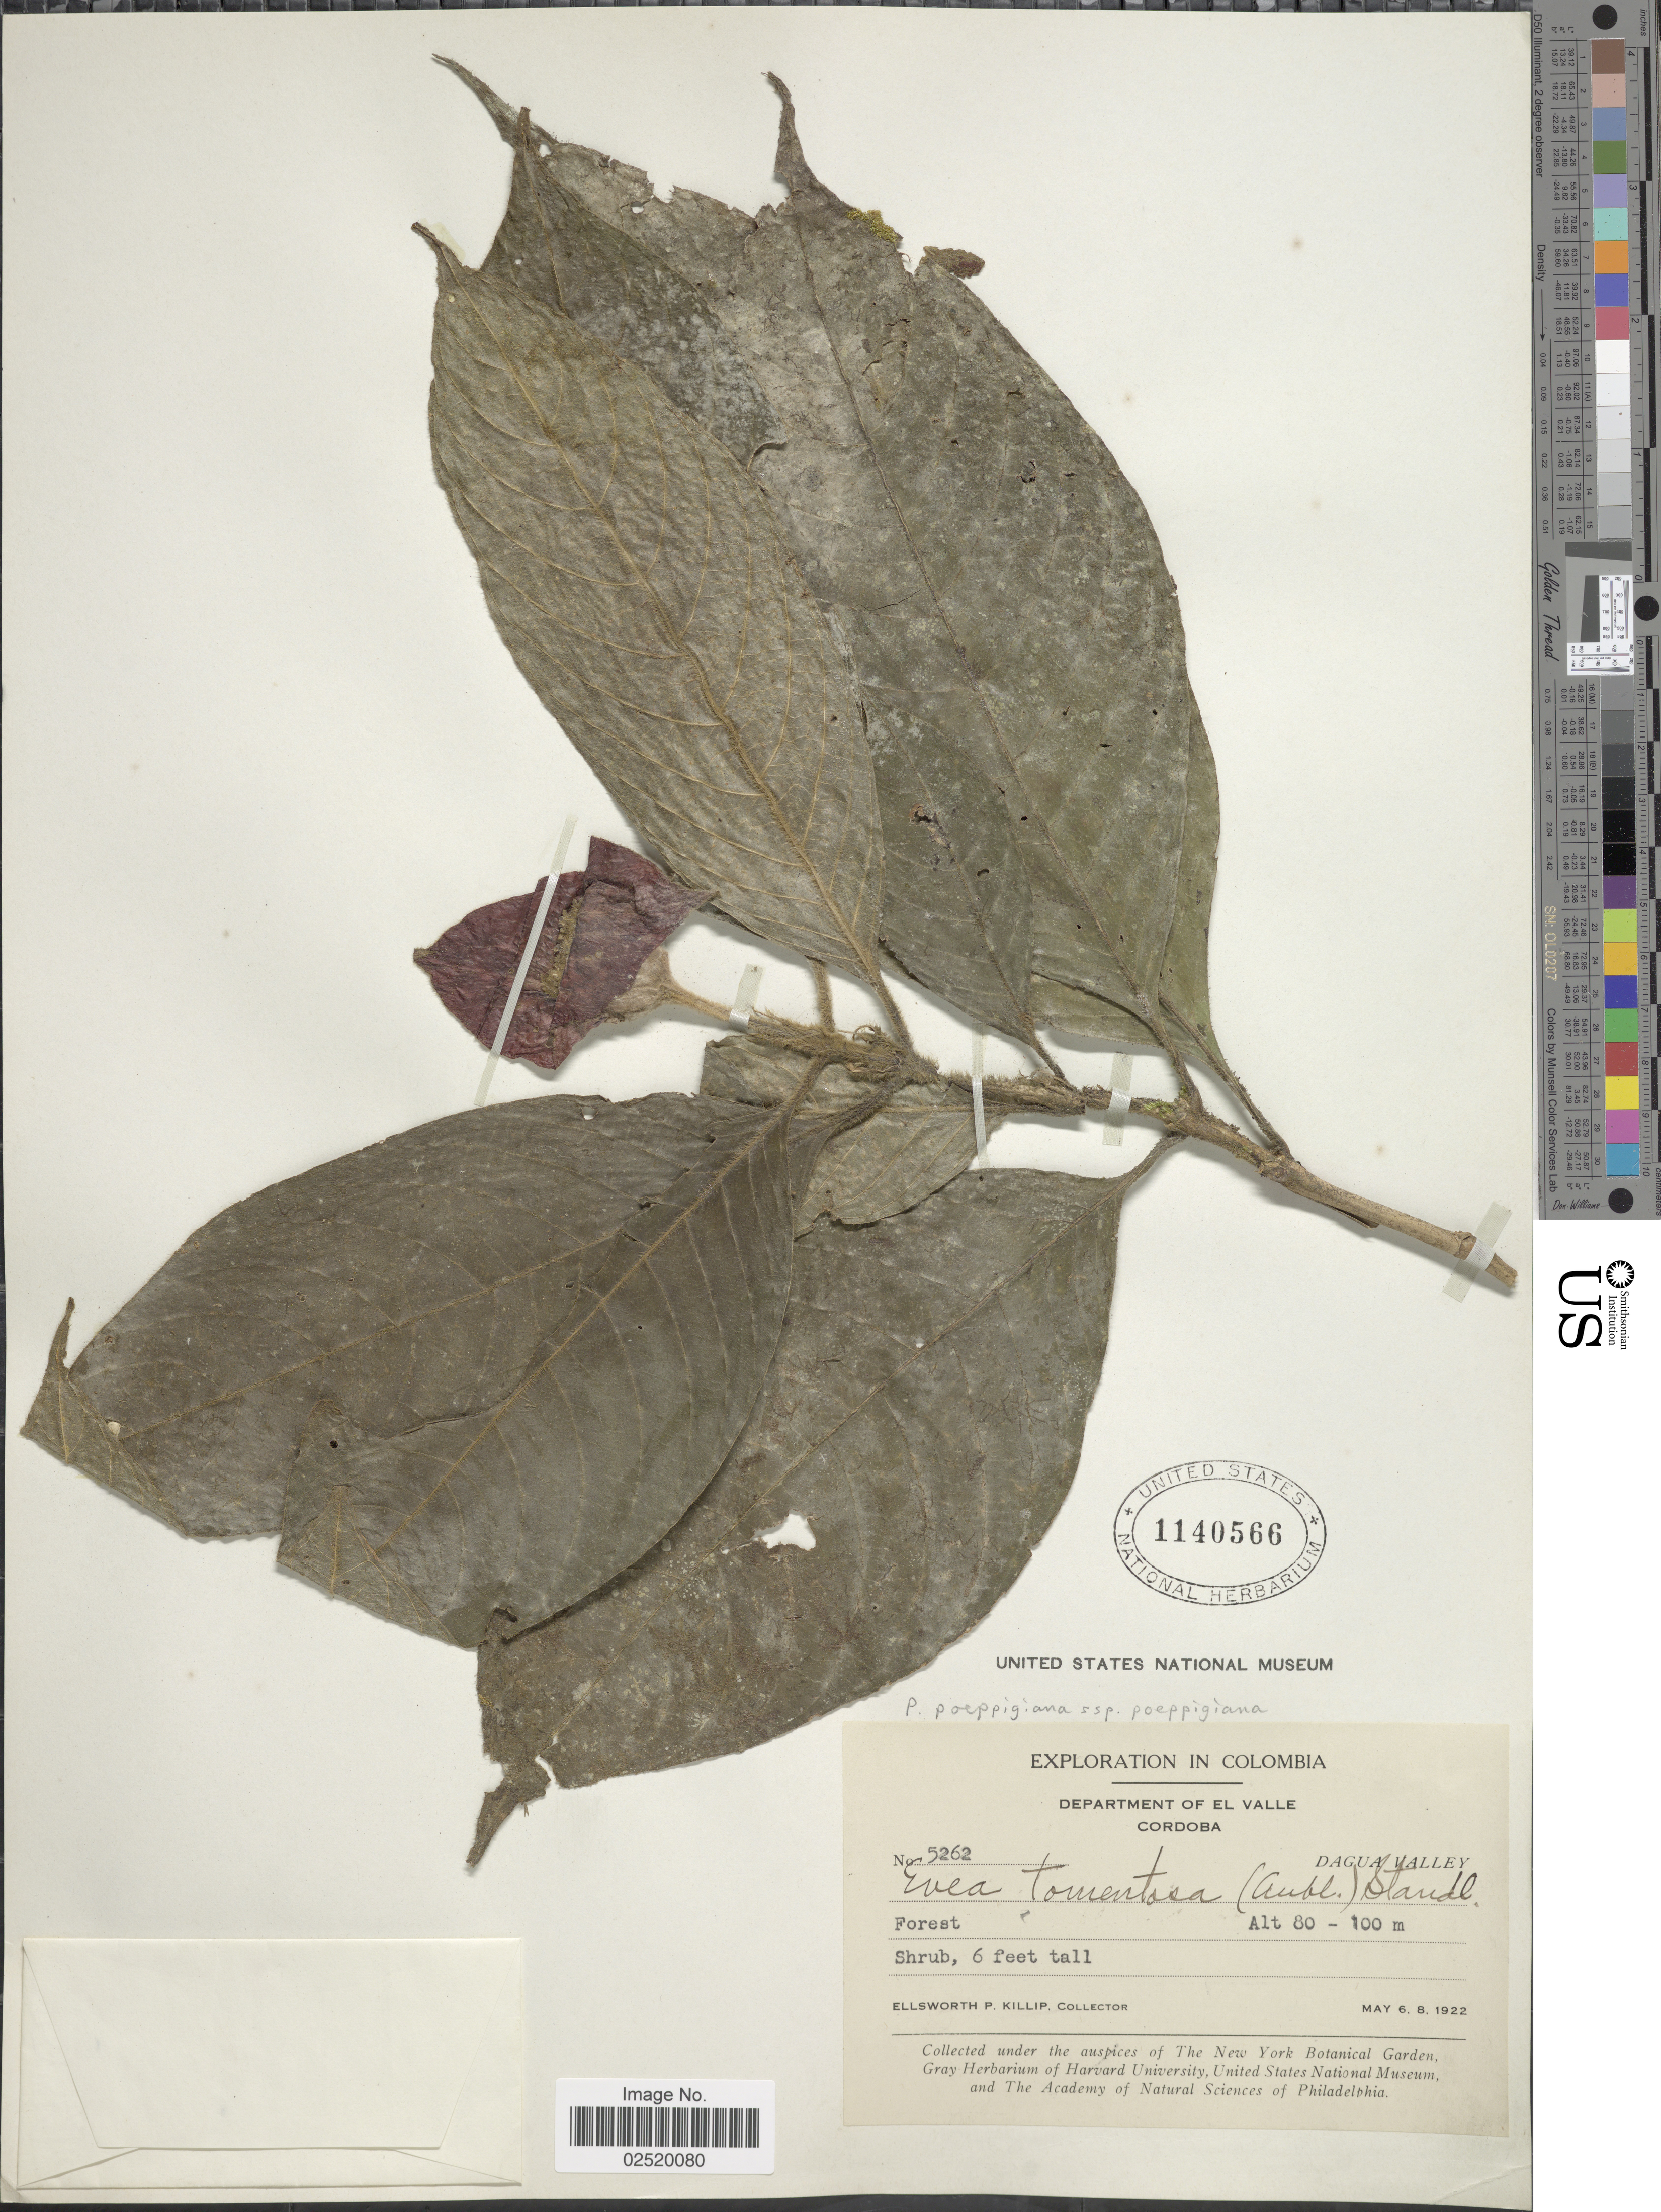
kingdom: Plantae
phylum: Tracheophyta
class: Magnoliopsida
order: Gentianales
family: Rubiaceae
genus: Psychotria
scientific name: Psychotria poeppigiana subsp. poeppigiana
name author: Müll. Arg.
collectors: E. P. Killip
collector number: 5262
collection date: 1922-05-06/1922-05-08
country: Colombia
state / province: Valle del Cauca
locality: Department of El Valle, Cordoba, Dagua Valley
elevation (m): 80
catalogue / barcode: US 1140566